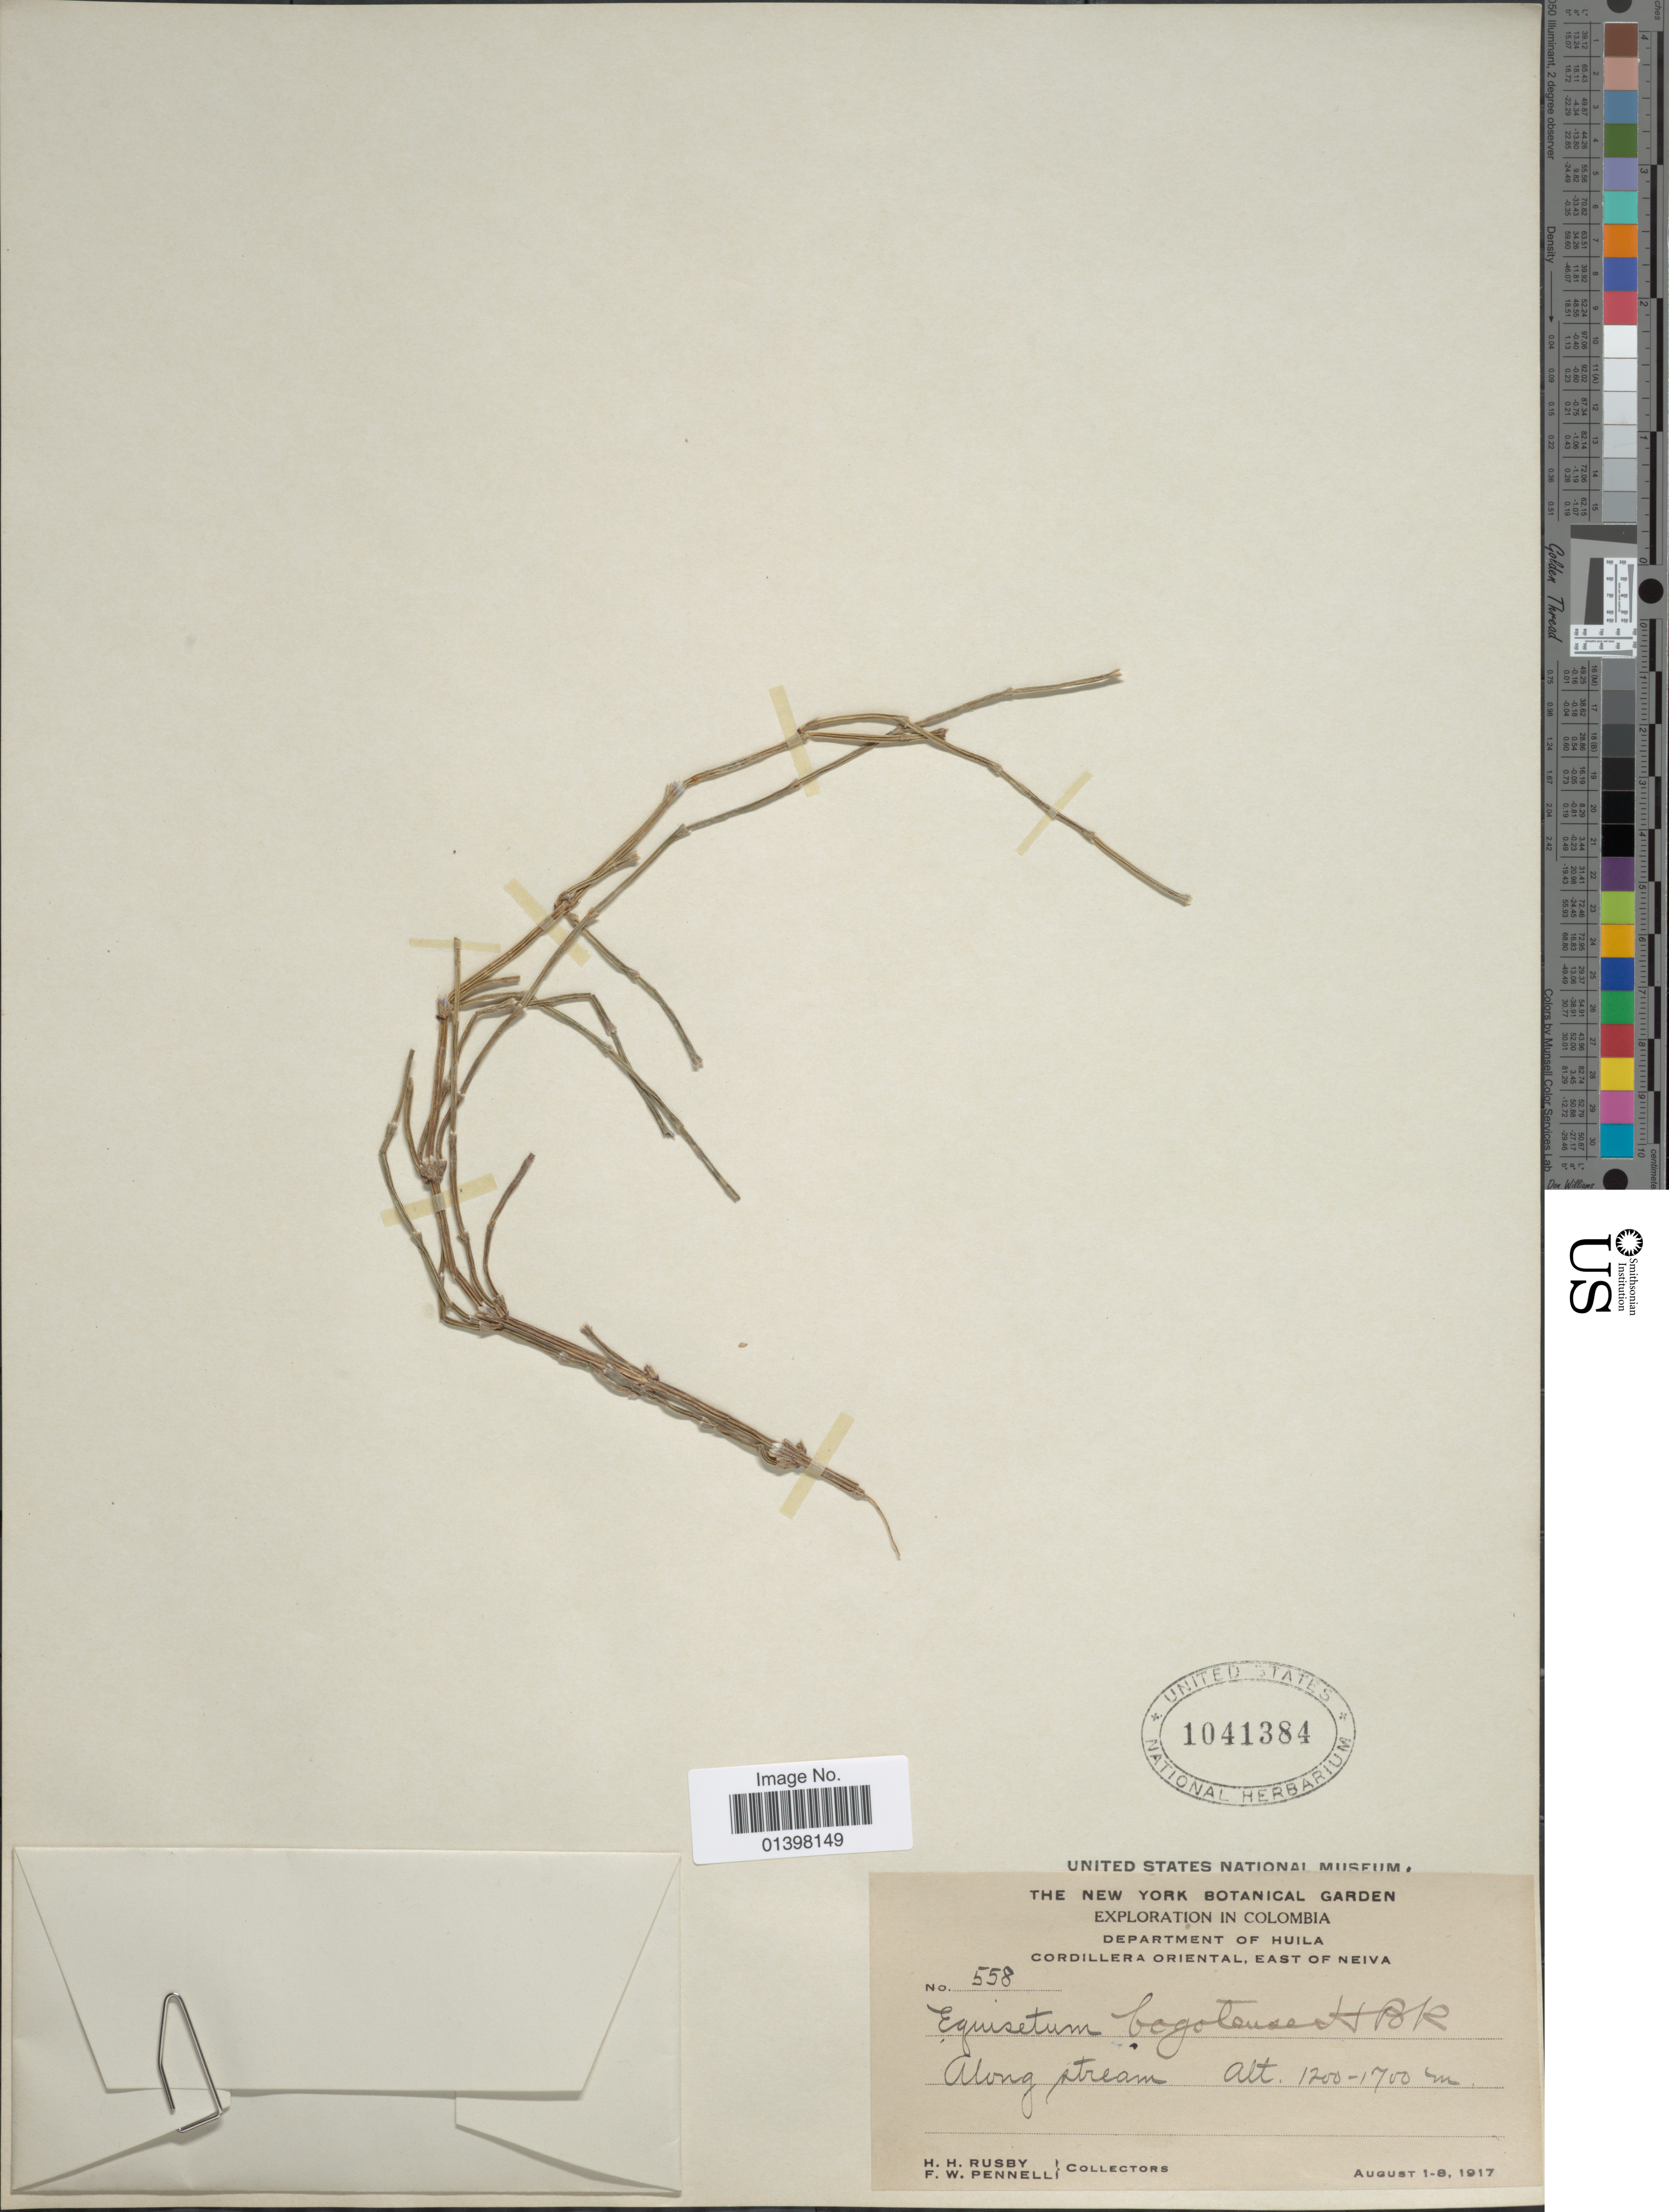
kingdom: Plantae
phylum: Tracheophyta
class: Polypodiopsida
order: Equisetales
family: Equisetaceae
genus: Equisetum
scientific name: Equisetum bogotense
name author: Kunth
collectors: H. H. Rusby & F. W. Pennell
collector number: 558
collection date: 1917-08-01/1917-08-08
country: Colombia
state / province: Huila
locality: Cordillera Oriental, East of Neiva, Along stream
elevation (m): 1200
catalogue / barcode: US 1041384